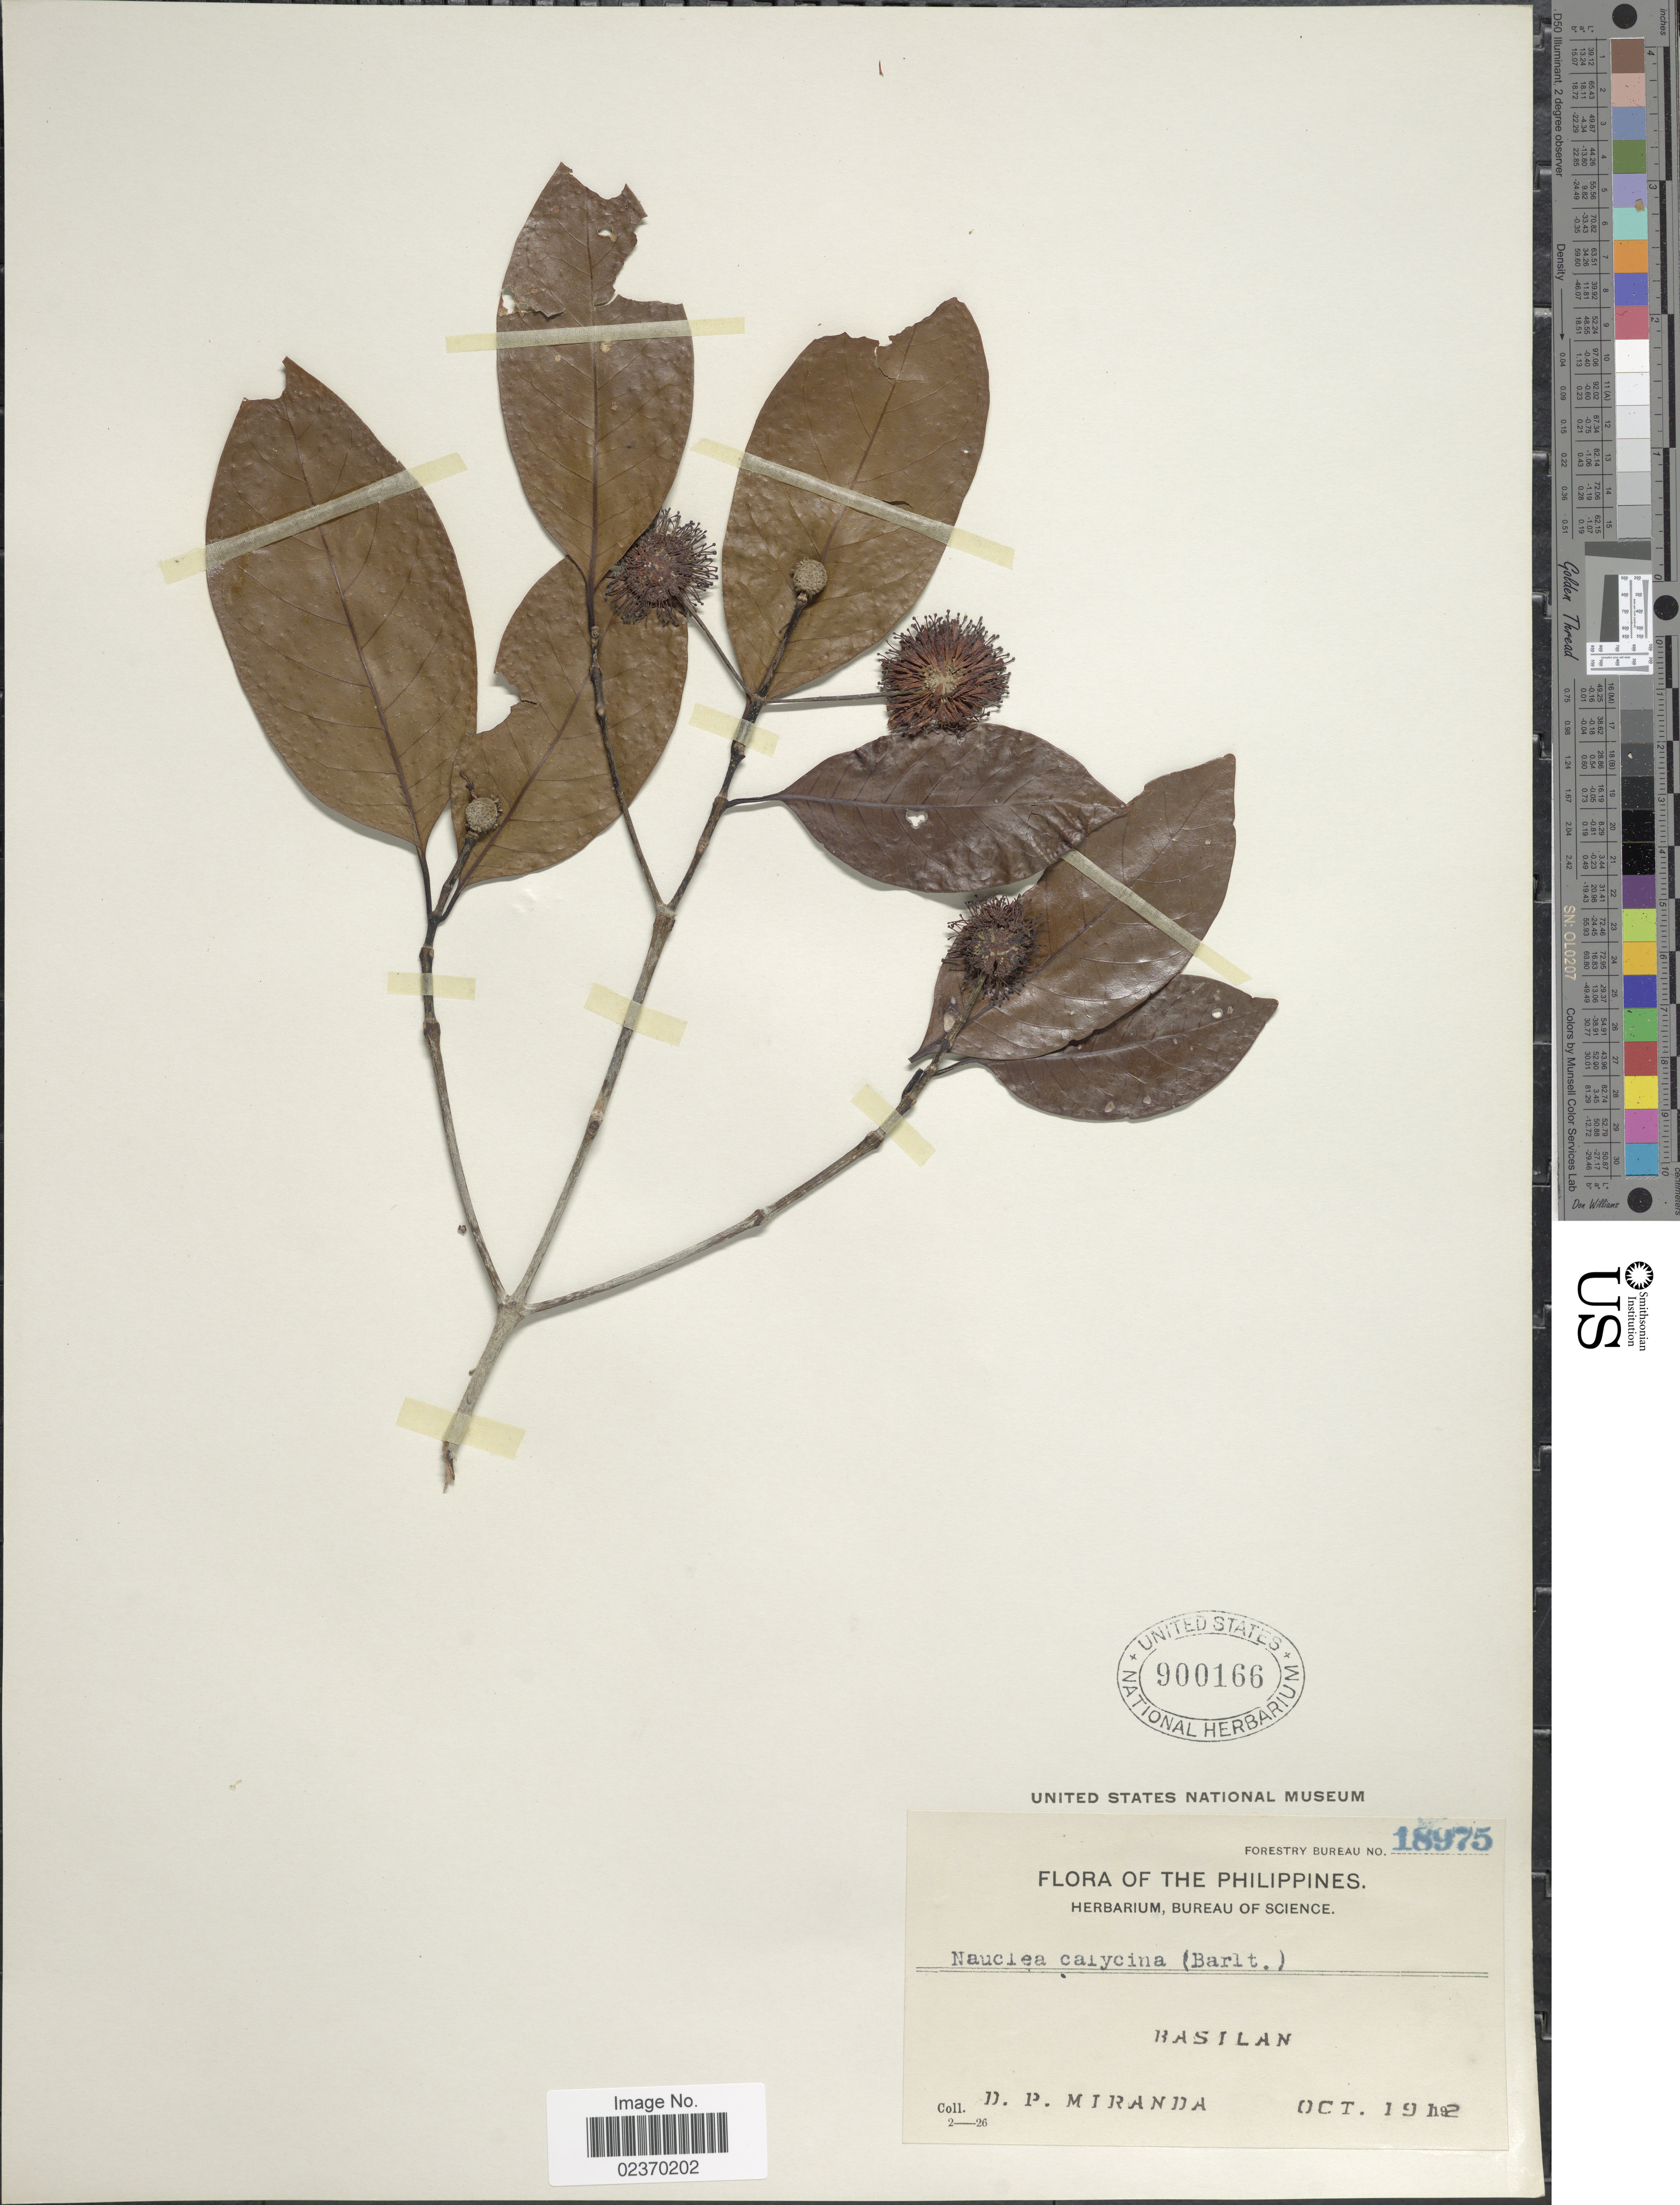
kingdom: Plantae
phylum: Tracheophyta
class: Magnoliopsida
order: Gentianales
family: Rubiaceae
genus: Neonauclea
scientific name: Neonauclea calycina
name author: (Bartl. ex DC.) Merr.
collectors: D. P. Miranda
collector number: Forestry Bureau 18975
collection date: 1912-10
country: Philippines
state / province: Muslim Mindanao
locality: Basilan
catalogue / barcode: US 900166